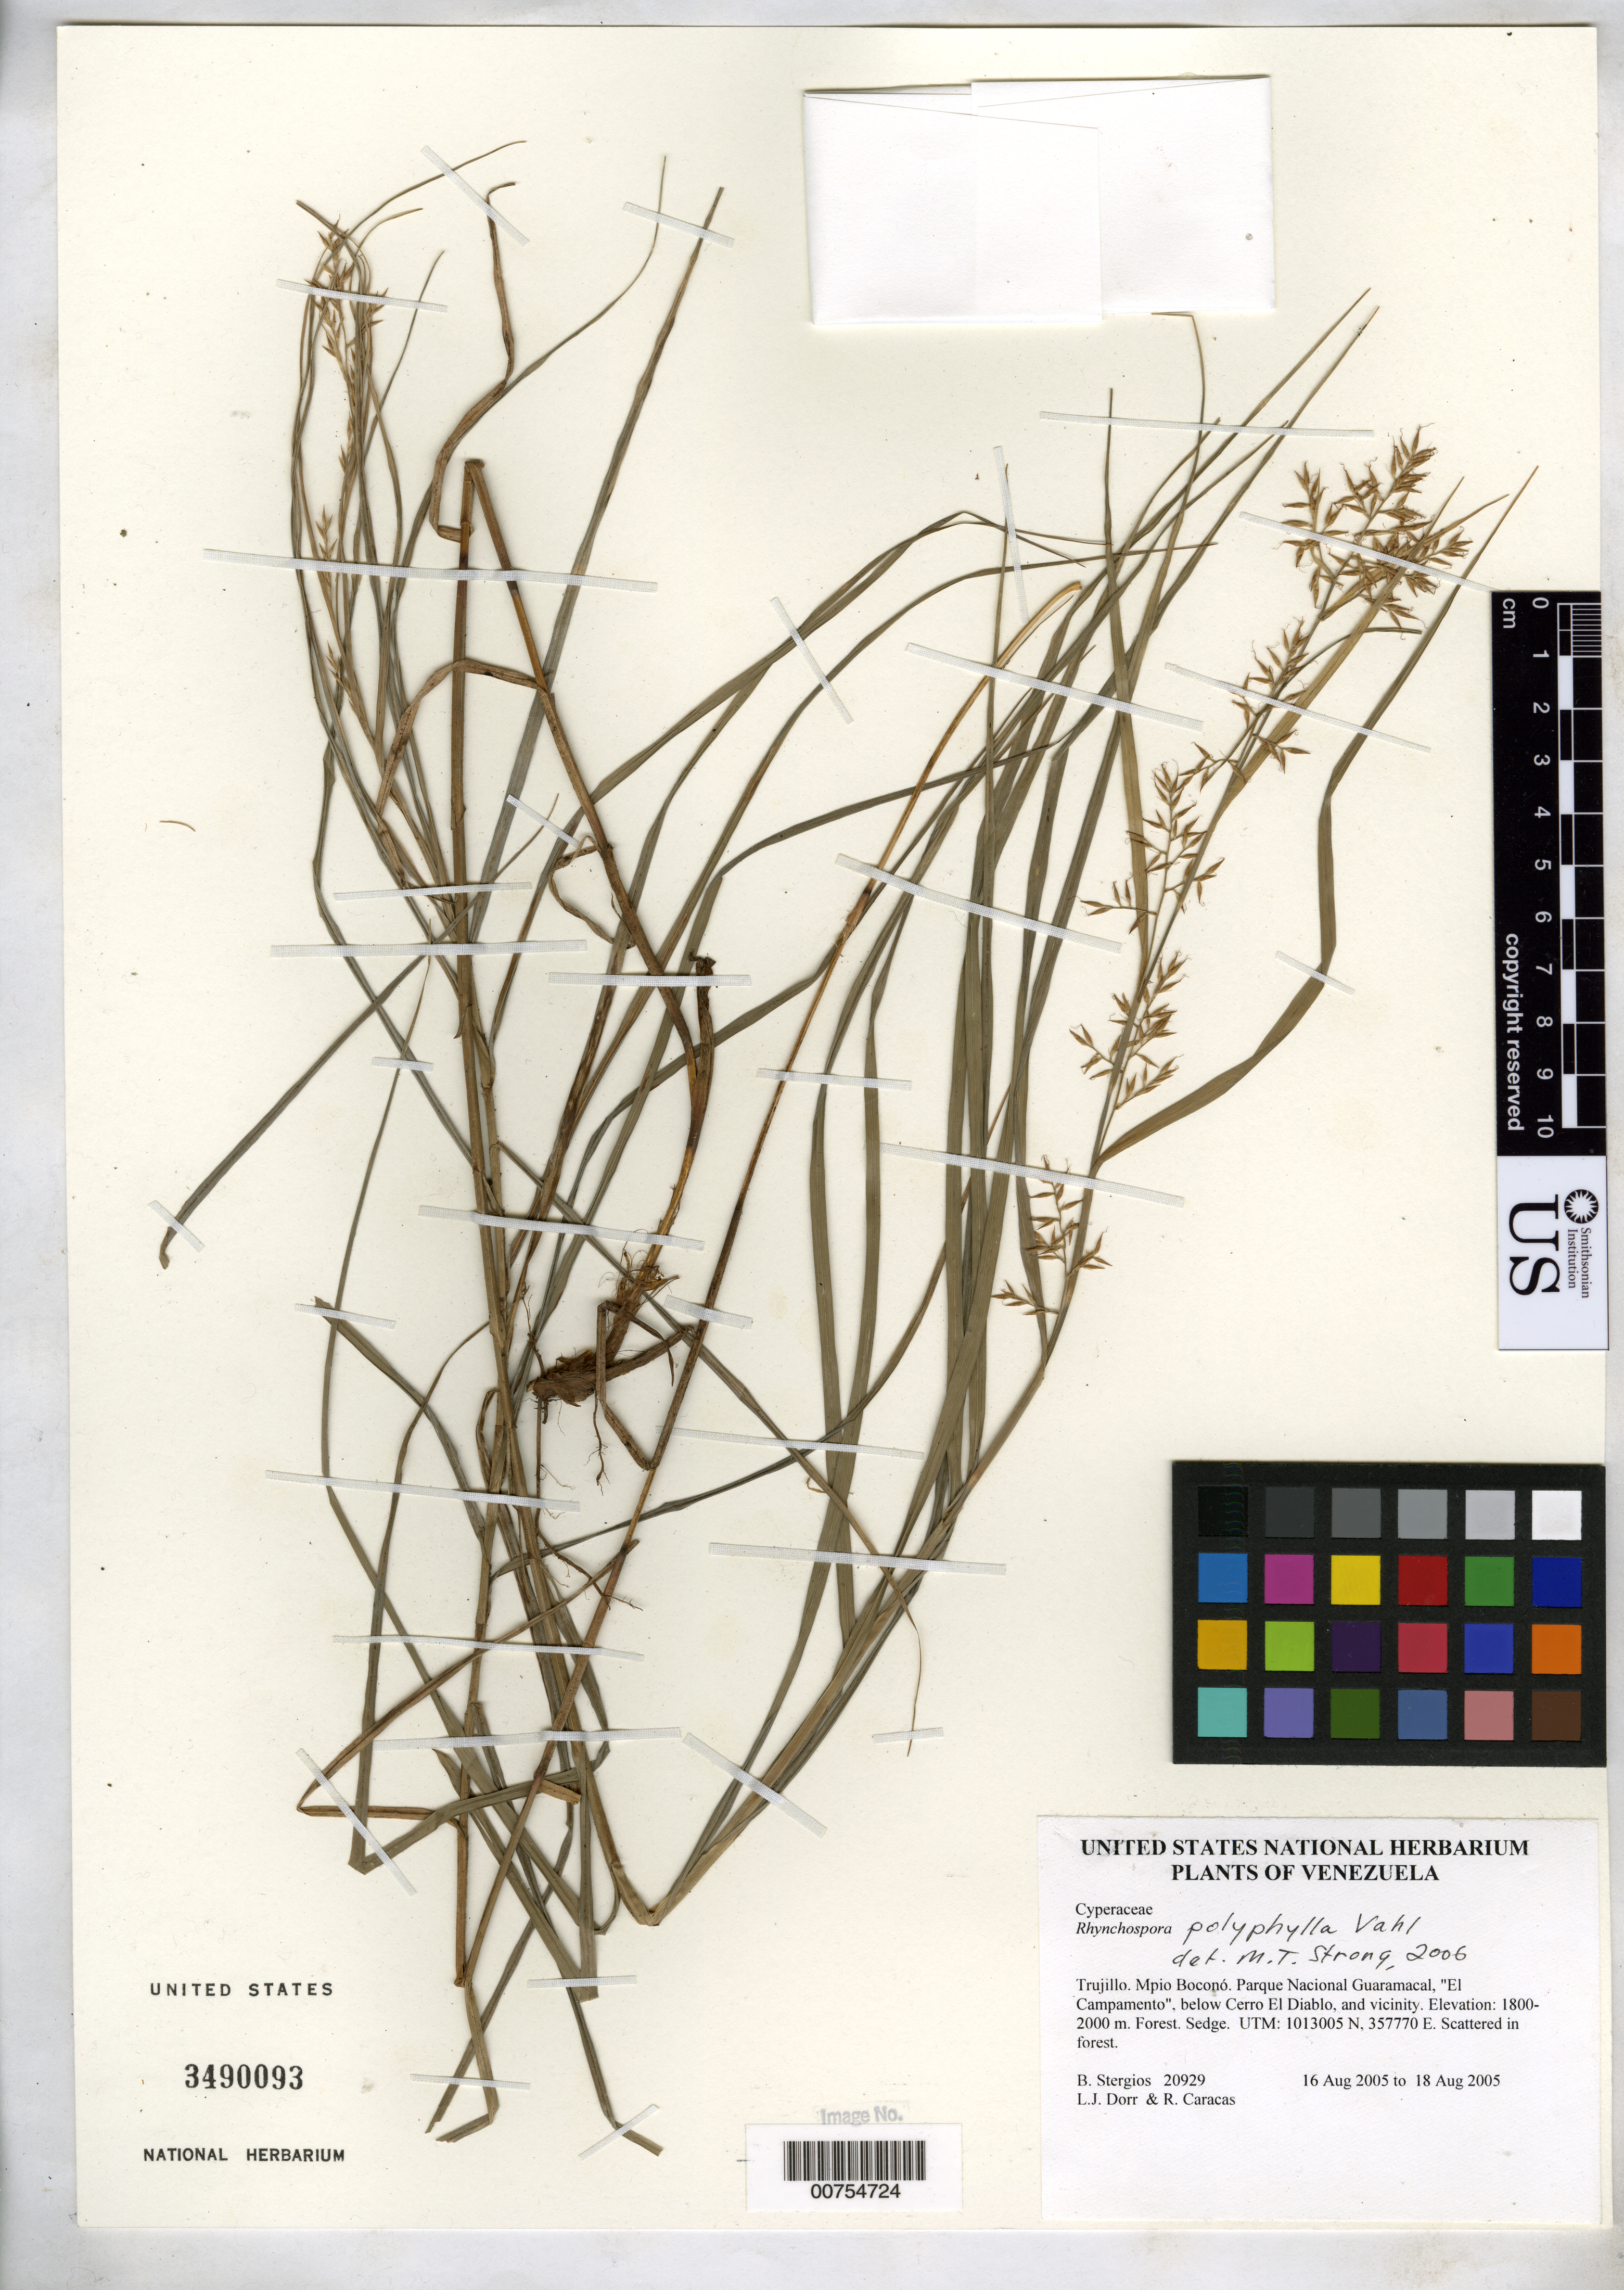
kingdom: Plantae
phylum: Tracheophyta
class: Liliopsida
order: Poales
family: Cyperaceae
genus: Rhynchospora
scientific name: Rhynchospora polyphylla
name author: (Vahl) Vahl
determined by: Strong, M. T., (US), Smithsonian Institution - National Museum of Natural History (UNITED STATES)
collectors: B. G. Stergios, L. J. Dorr & R. Caracas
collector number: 20929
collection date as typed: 17 Aug 2005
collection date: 2005-08-16/2005-08-18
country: Venezuela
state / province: Trujillo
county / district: Boconó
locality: Parque Nacional Guaramacal, "El Campamento", below Cerro El Diablo, and vicinity.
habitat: Forest.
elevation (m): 1800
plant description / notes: PORT, US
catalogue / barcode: US 3490093